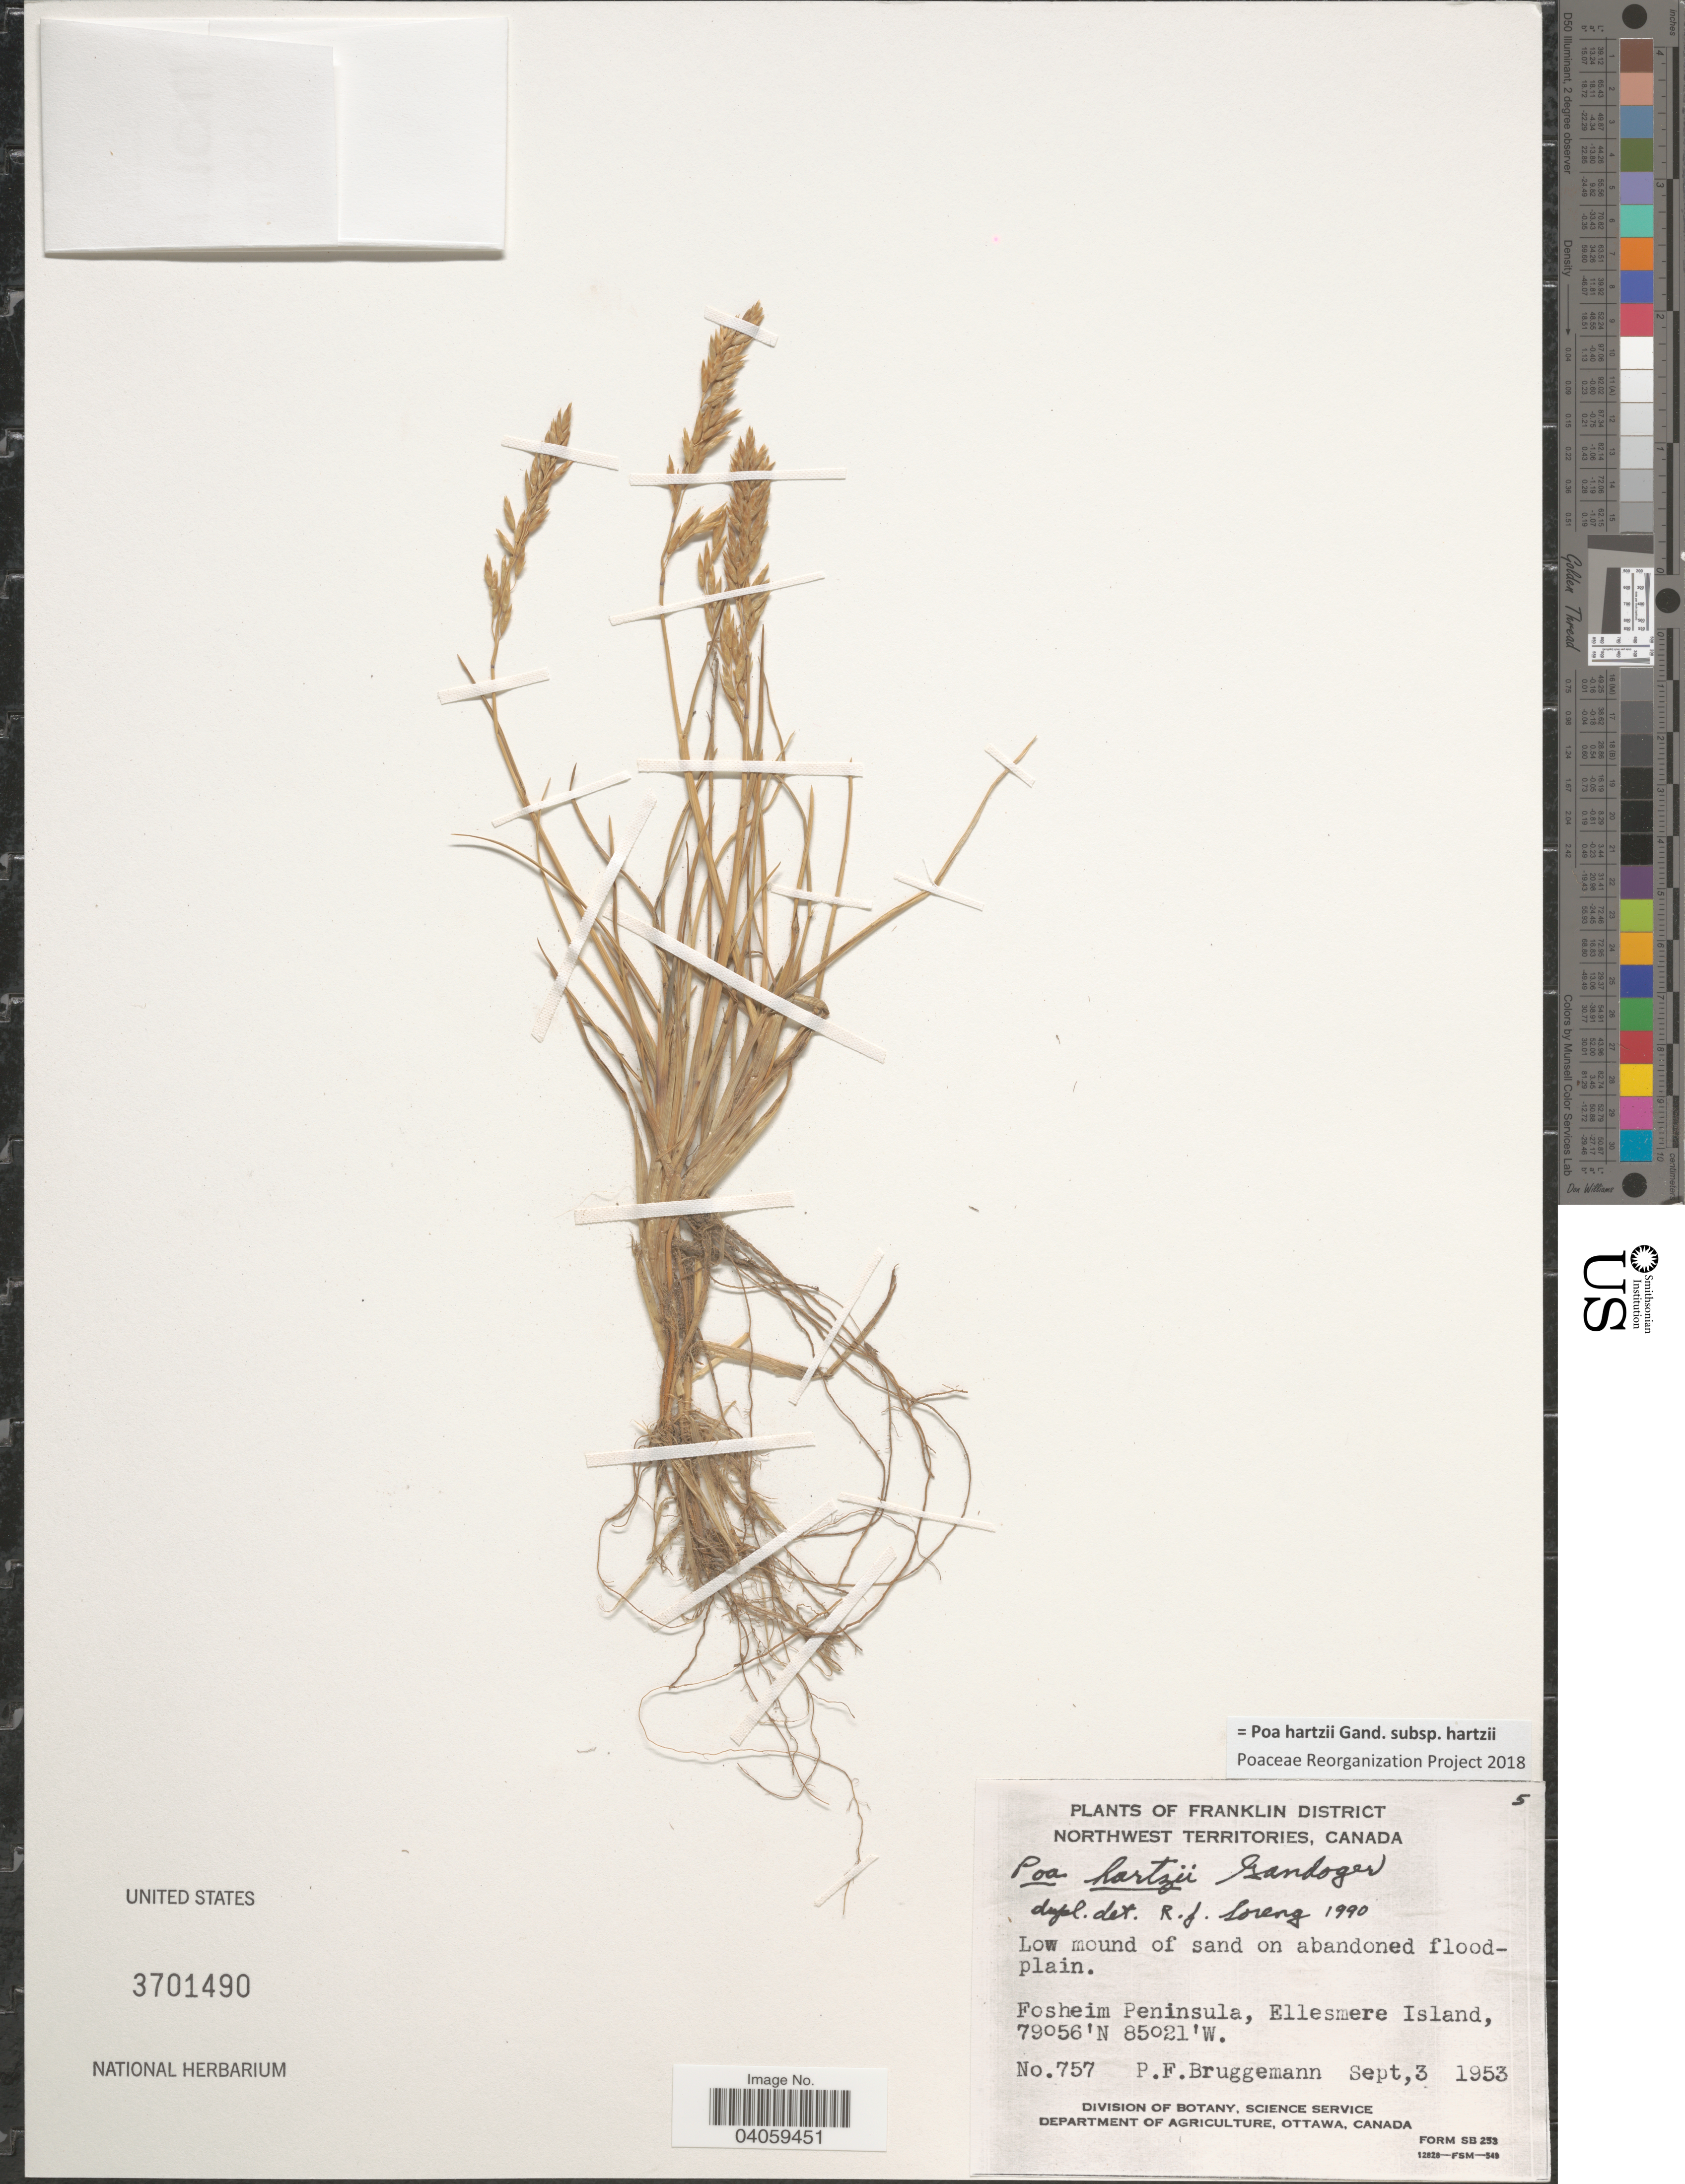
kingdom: Plantae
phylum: Tracheophyta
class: Liliopsida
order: Poales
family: Poaceae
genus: Poa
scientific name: Poa hartzii subsp. hartzii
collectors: P. Bruggemann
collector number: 757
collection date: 1953-09-03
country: Canada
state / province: Northwest Territories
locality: Franklin District. Fosheim Peninsula, Ellesmere Island.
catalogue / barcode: US 3701490